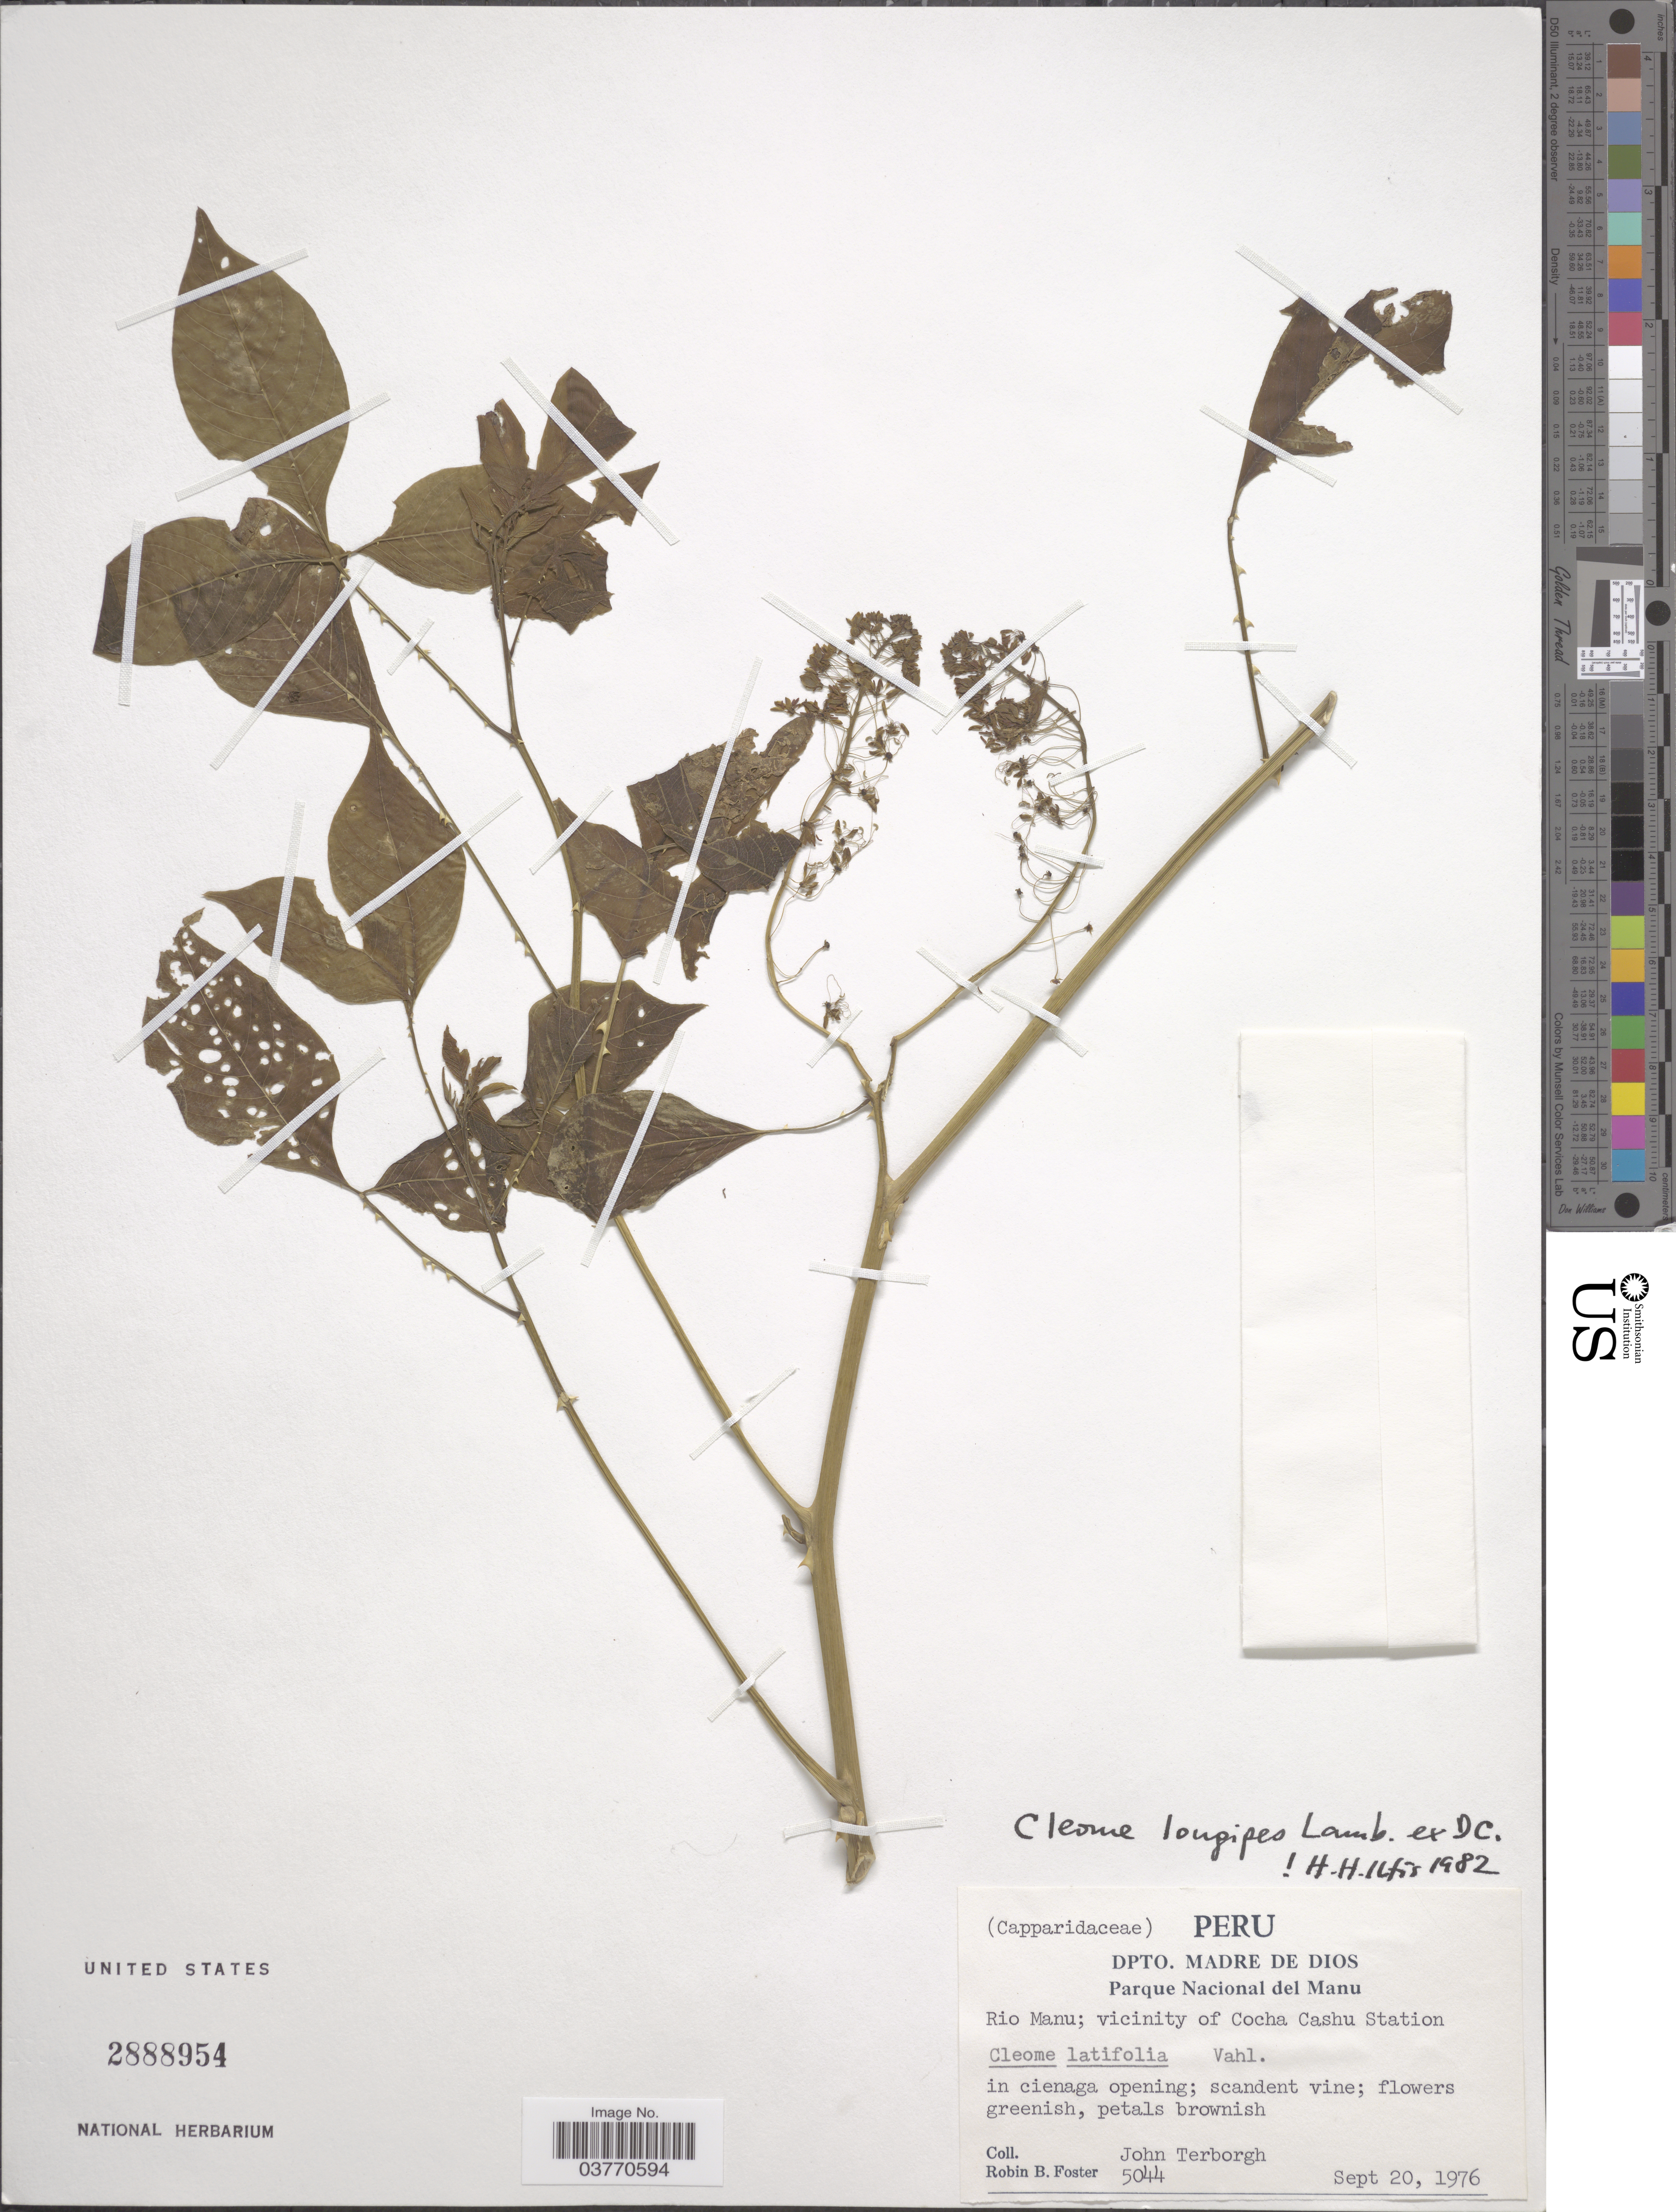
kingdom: Plantae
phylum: Tracheophyta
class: Magnoliopsida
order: Brassicales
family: Cleomaceae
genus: Tarenaya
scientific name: Tarenaya longipes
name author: (Lamb. ex DC.) Iltis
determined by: Strong, M. T., (US), Smithsonian Institution - National Museum of Natural History (UNITED STATES)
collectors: R. B. Foster & J. Terborgh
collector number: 5044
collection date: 1976-09-20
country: Peru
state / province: Madre de Dios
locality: Dpto. Madre De Dios. Parque Nacional del Manu. Rio Manu; vicinity of Cocha Cashu Station.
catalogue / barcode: US 2888954